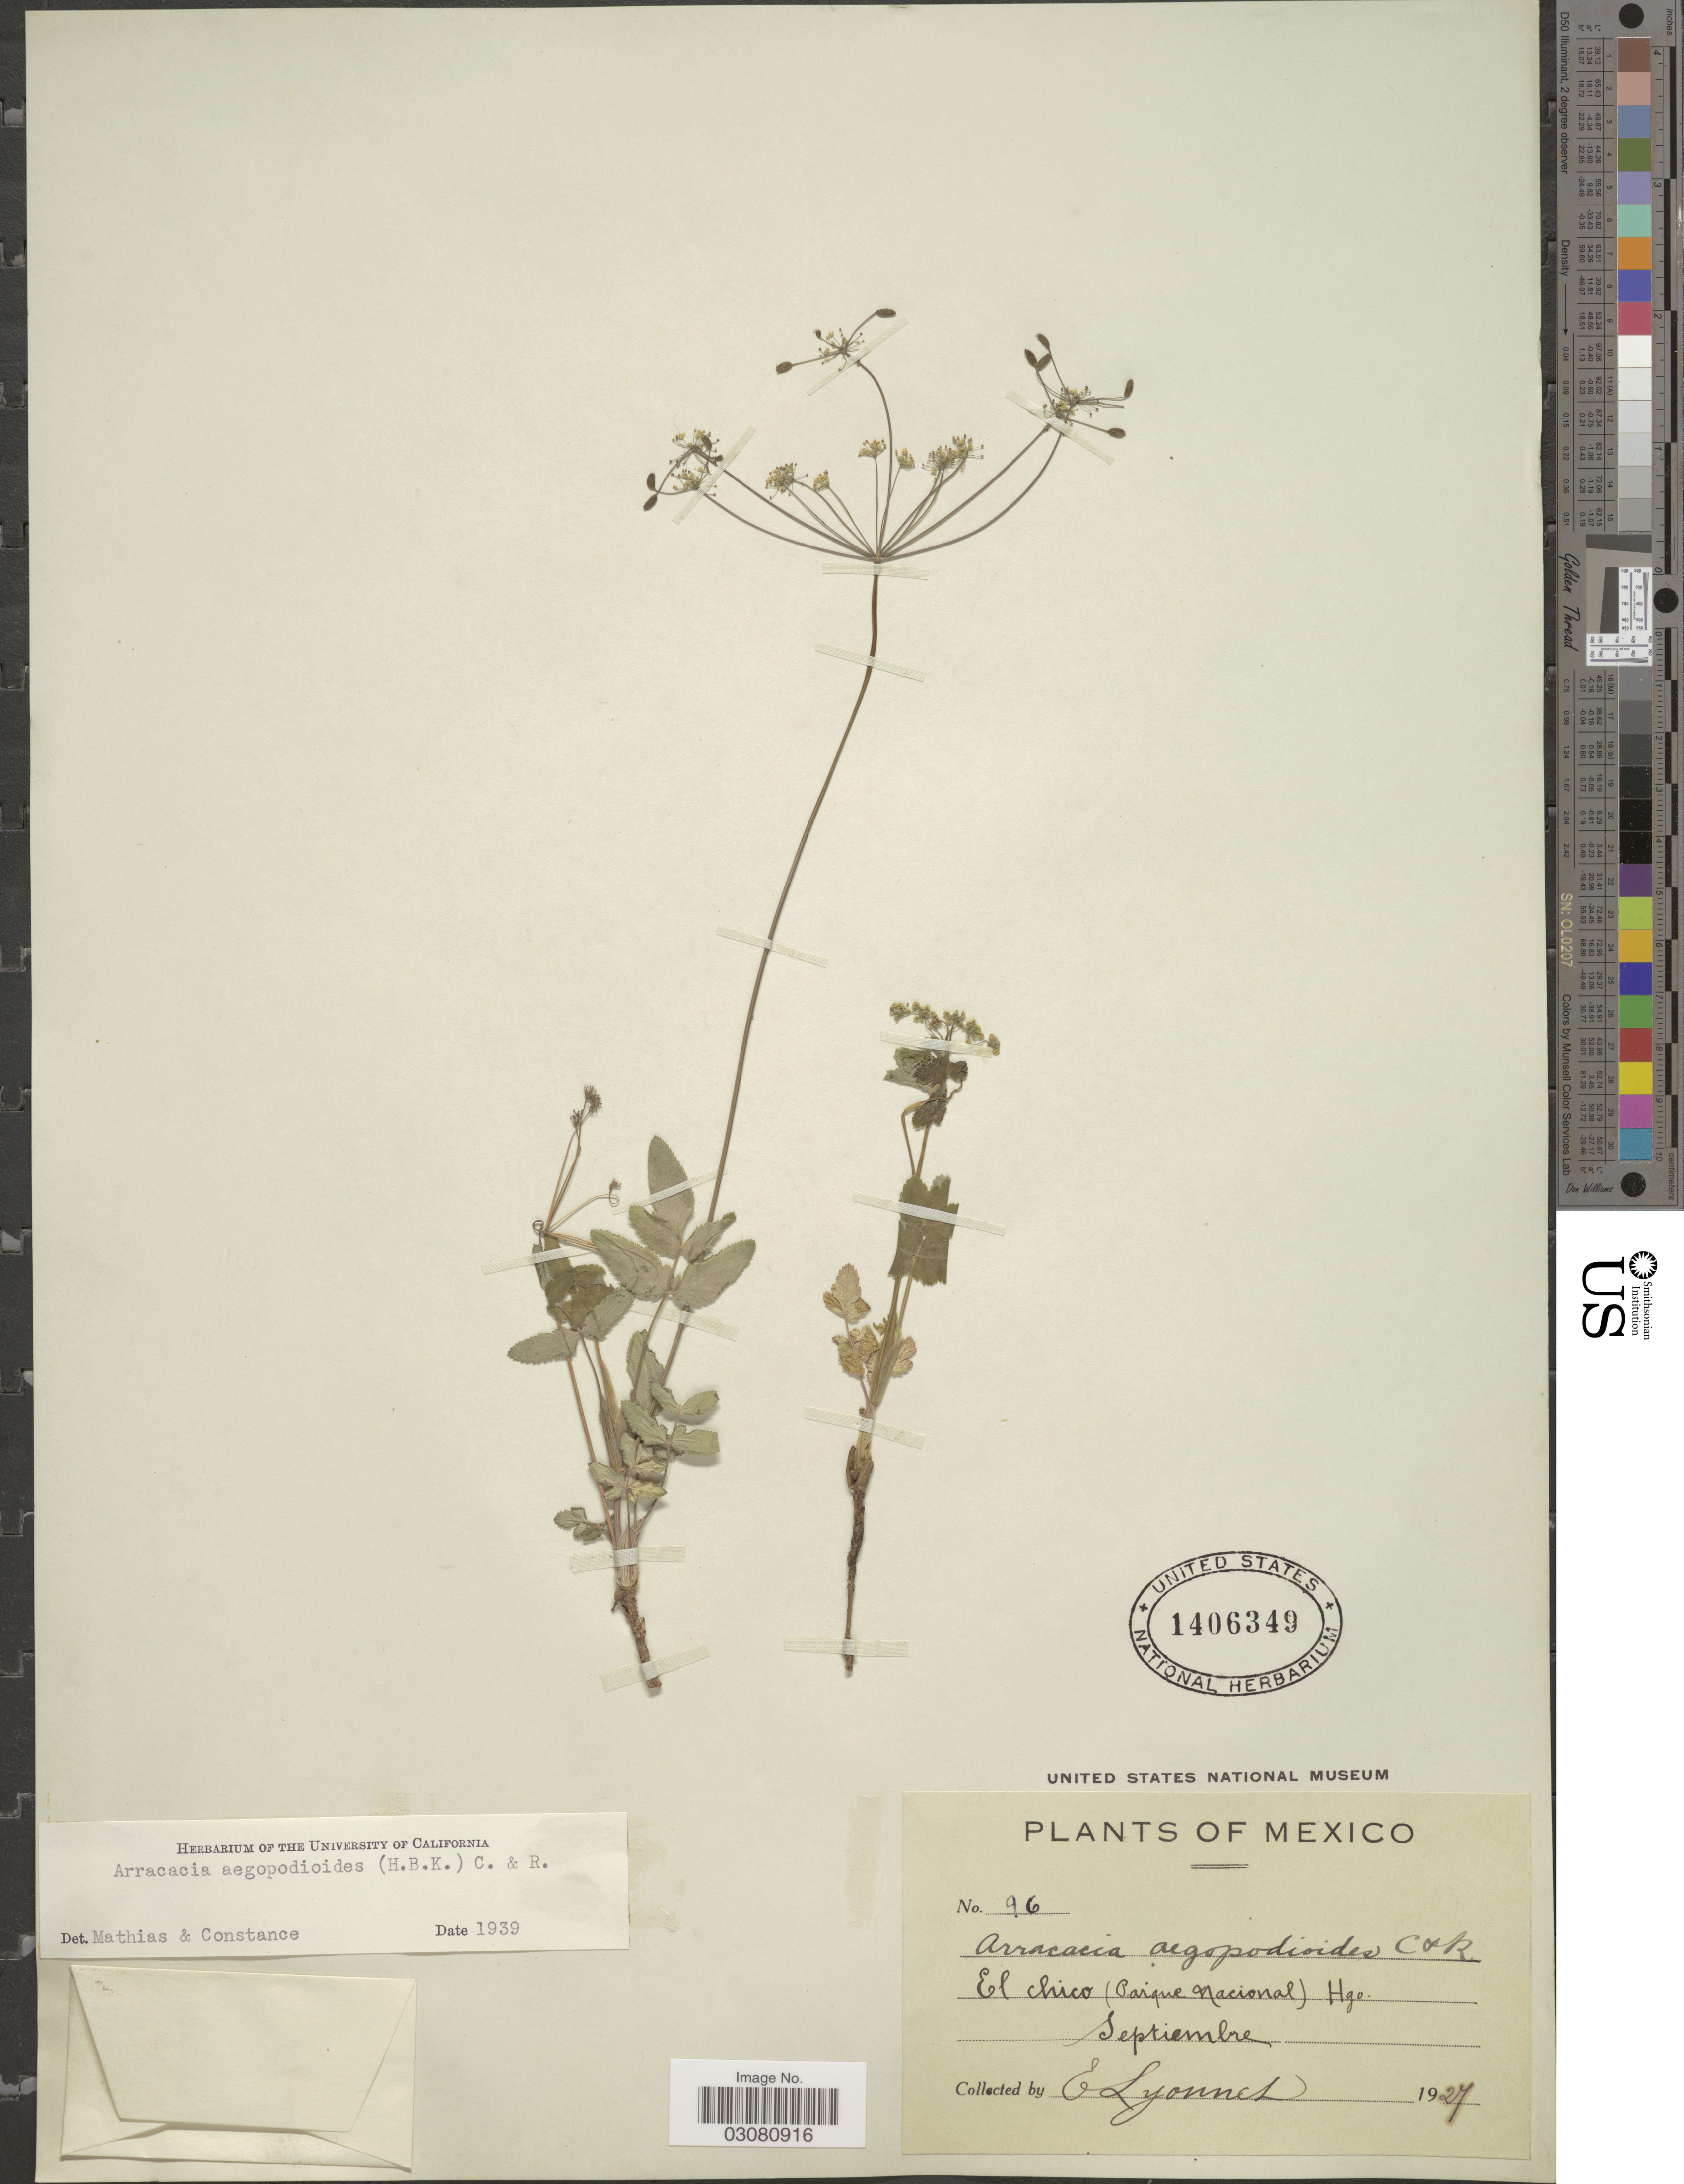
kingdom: Plantae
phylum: Tracheophyta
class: Magnoliopsida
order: Apiales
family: Apiaceae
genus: Arracacia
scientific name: Arracacia aegopodioides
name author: (Kunth) J.M. Coult. & Rose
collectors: E. Lyonnet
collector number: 96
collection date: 1927-09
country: Mexico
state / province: Hidalgo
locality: El Chico (Parque Nacional) Hgo.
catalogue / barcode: US 1406349